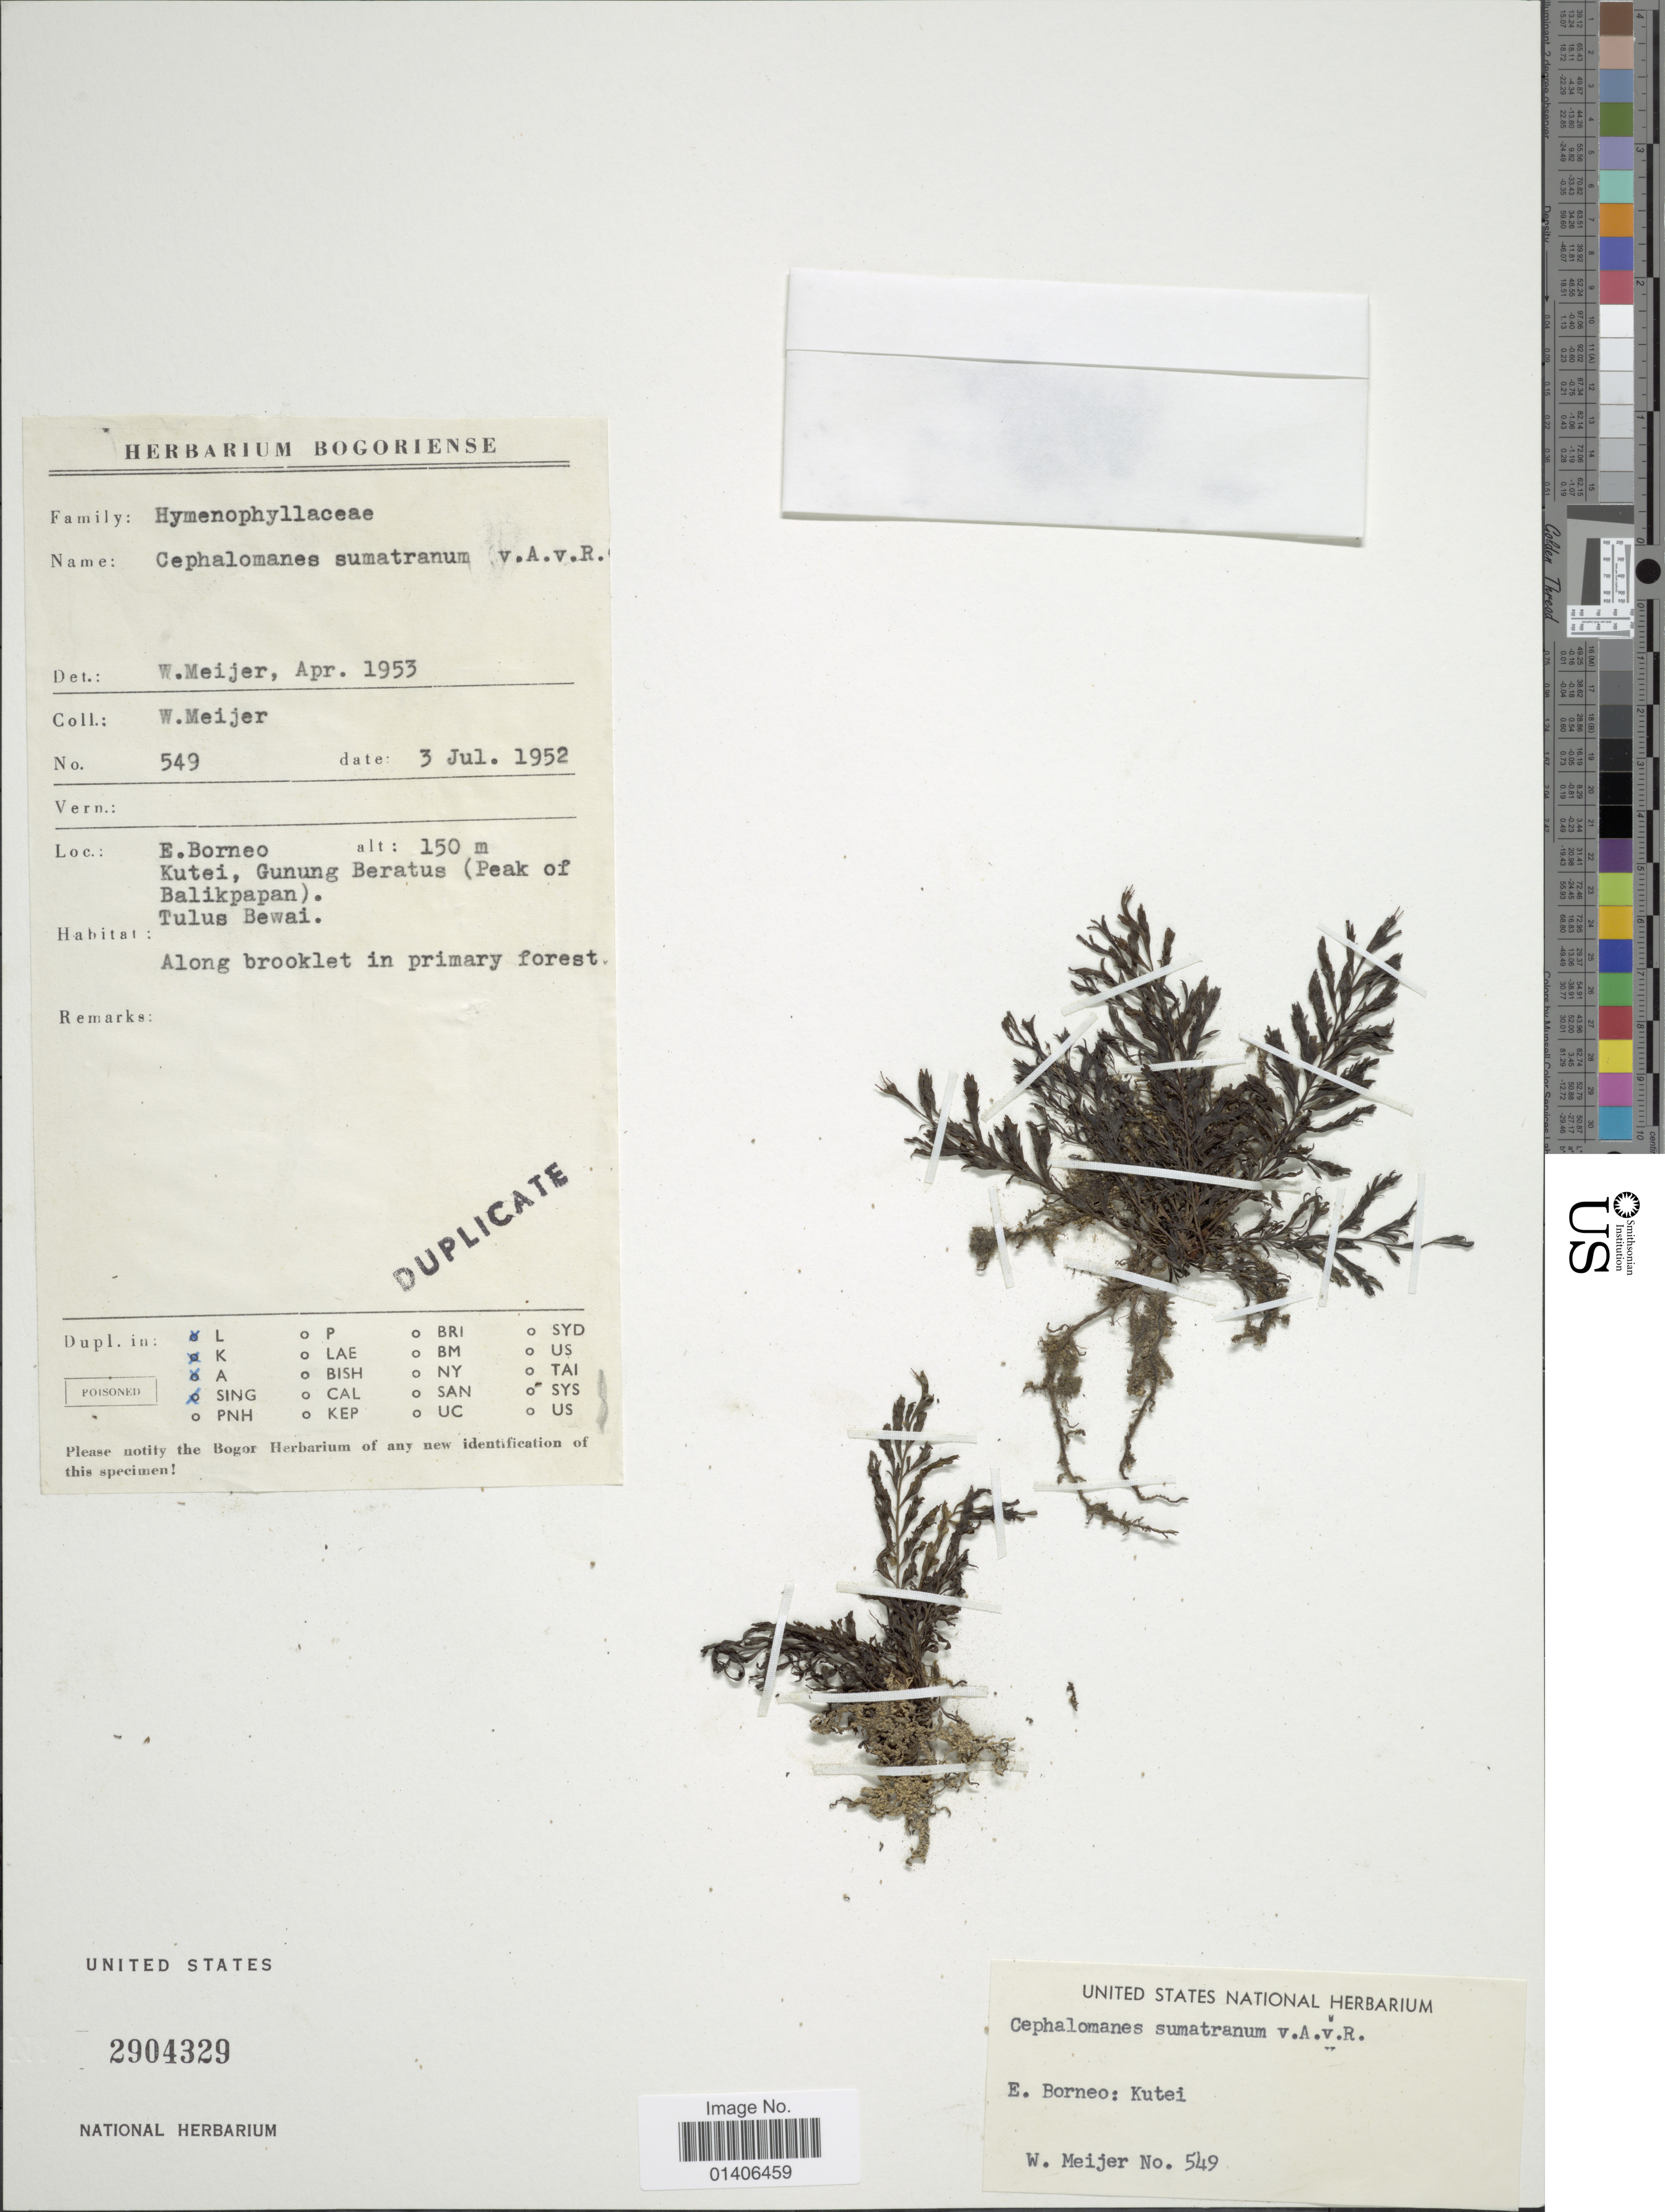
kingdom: Plantae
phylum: Tracheophyta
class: Polypodiopsida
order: Hymenophyllales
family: Hymenophyllaceae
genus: Cephalomanes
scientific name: Cephalomanes javanicum var. sumatranum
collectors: W. Meijer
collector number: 549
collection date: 1952-07-03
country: Malaysia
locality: E. Borneo, Kutei, Gunung Beratus (Peak of Balikpapan) Tulus Bewai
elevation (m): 150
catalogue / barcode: US 2904329